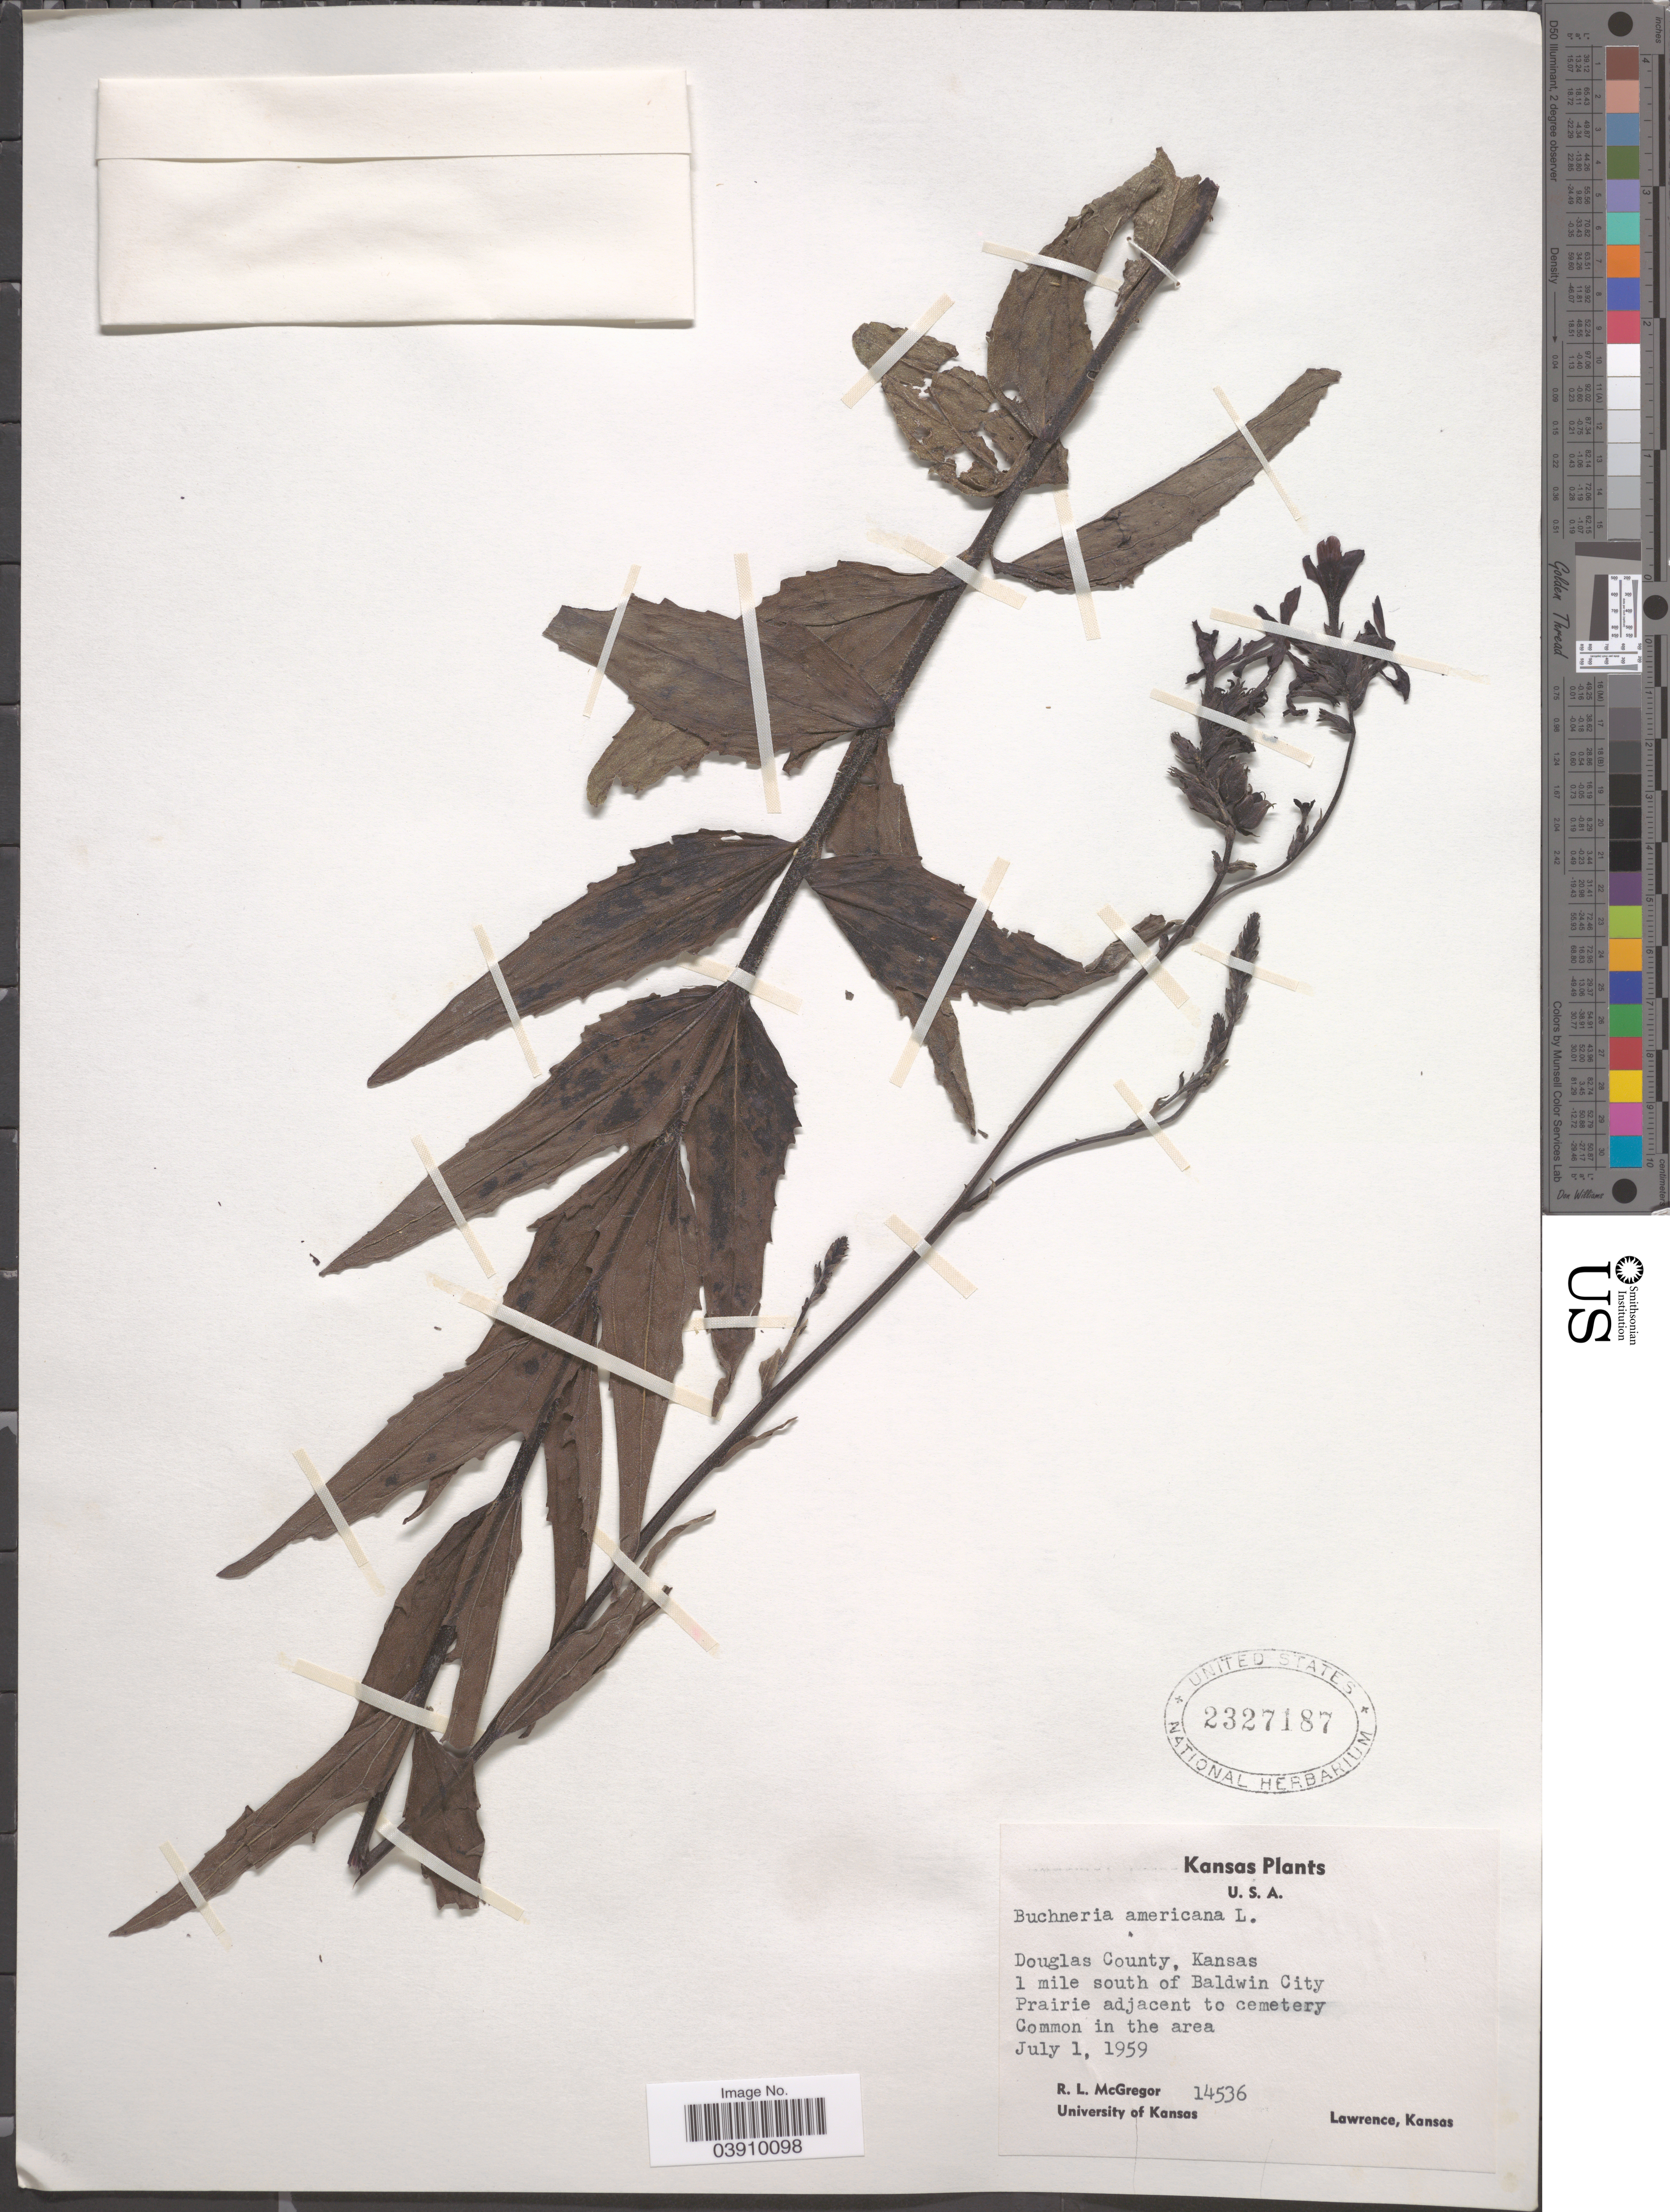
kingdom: Plantae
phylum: Tracheophyta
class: Magnoliopsida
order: Lamiales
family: Orobanchaceae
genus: Buchnera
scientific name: Buchnera americana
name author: L.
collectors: R. McGregor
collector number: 14536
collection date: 1959-07-01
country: United States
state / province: Kansas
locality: Douglas County. 1 mile south of Baldwin City.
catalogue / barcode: US 2327187